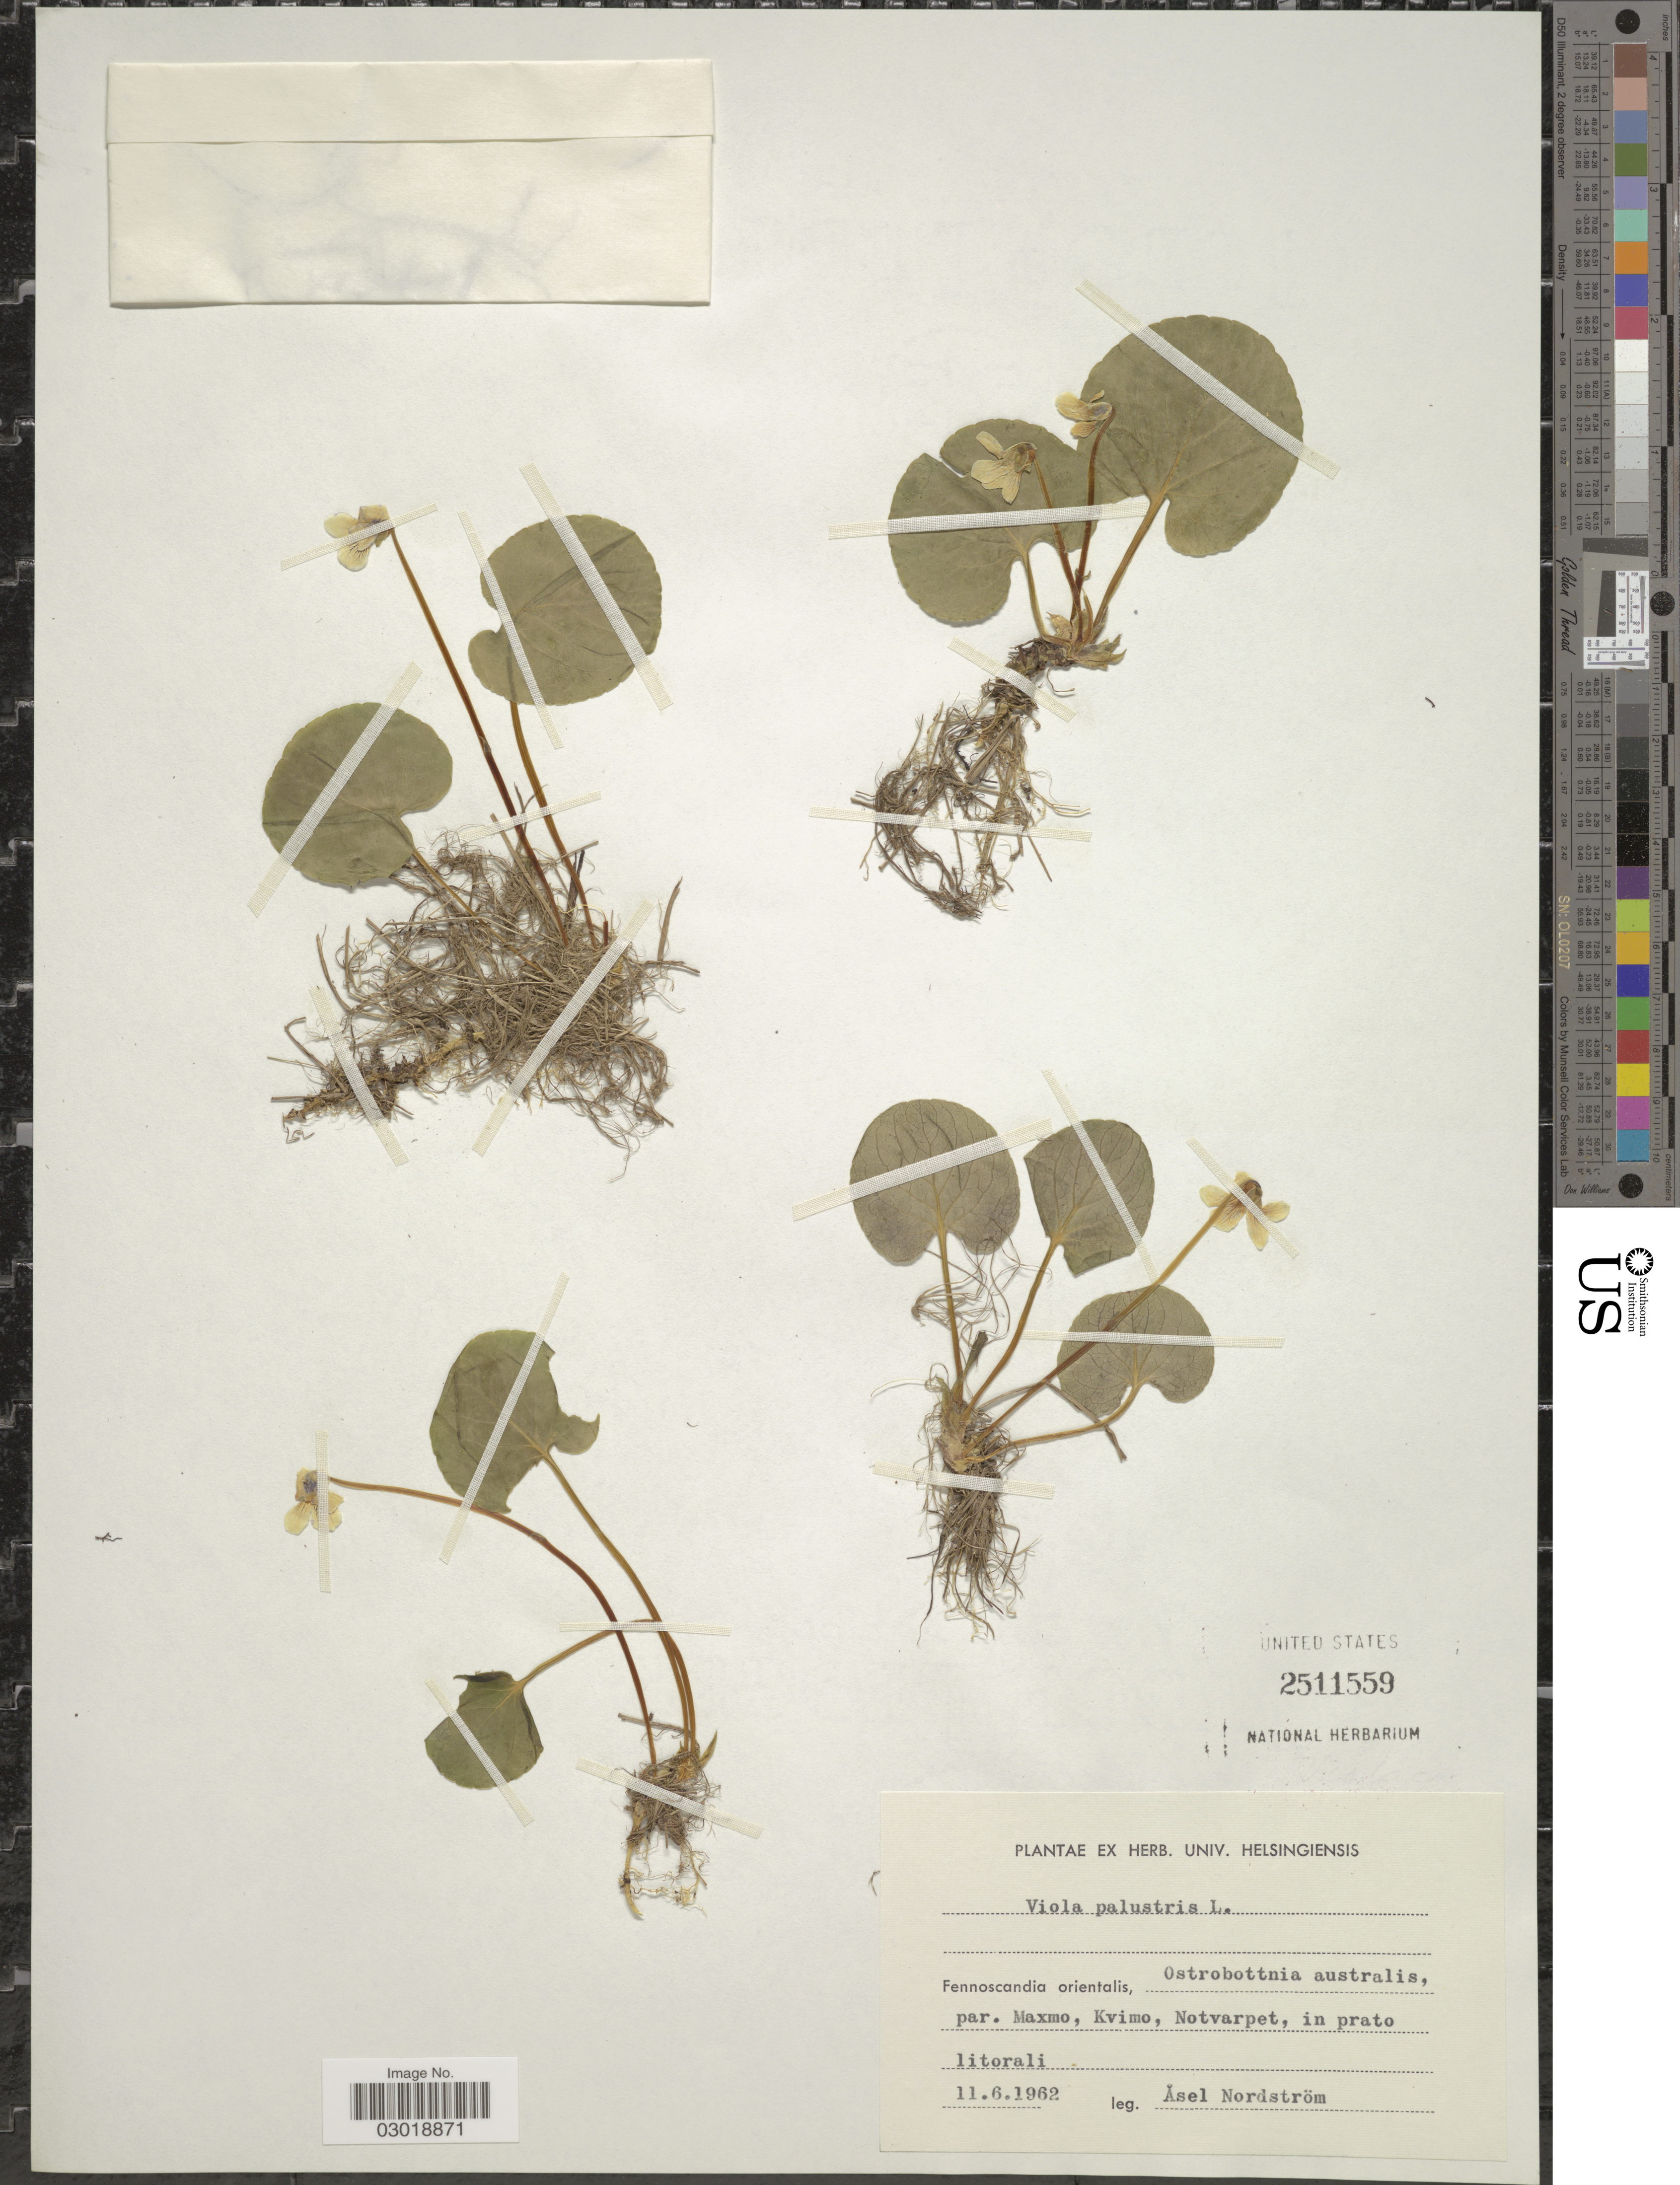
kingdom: Plantae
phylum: Tracheophyta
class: Magnoliopsida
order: Malpighiales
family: Violaceae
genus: Viola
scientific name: Viola palustris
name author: L.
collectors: A. Nordström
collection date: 1962-06-11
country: Finland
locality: Fennoscandia orientalis, Ostrobottnia australis, par. Maxmo, Kvimo, Notvarpet.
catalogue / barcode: US 2511559